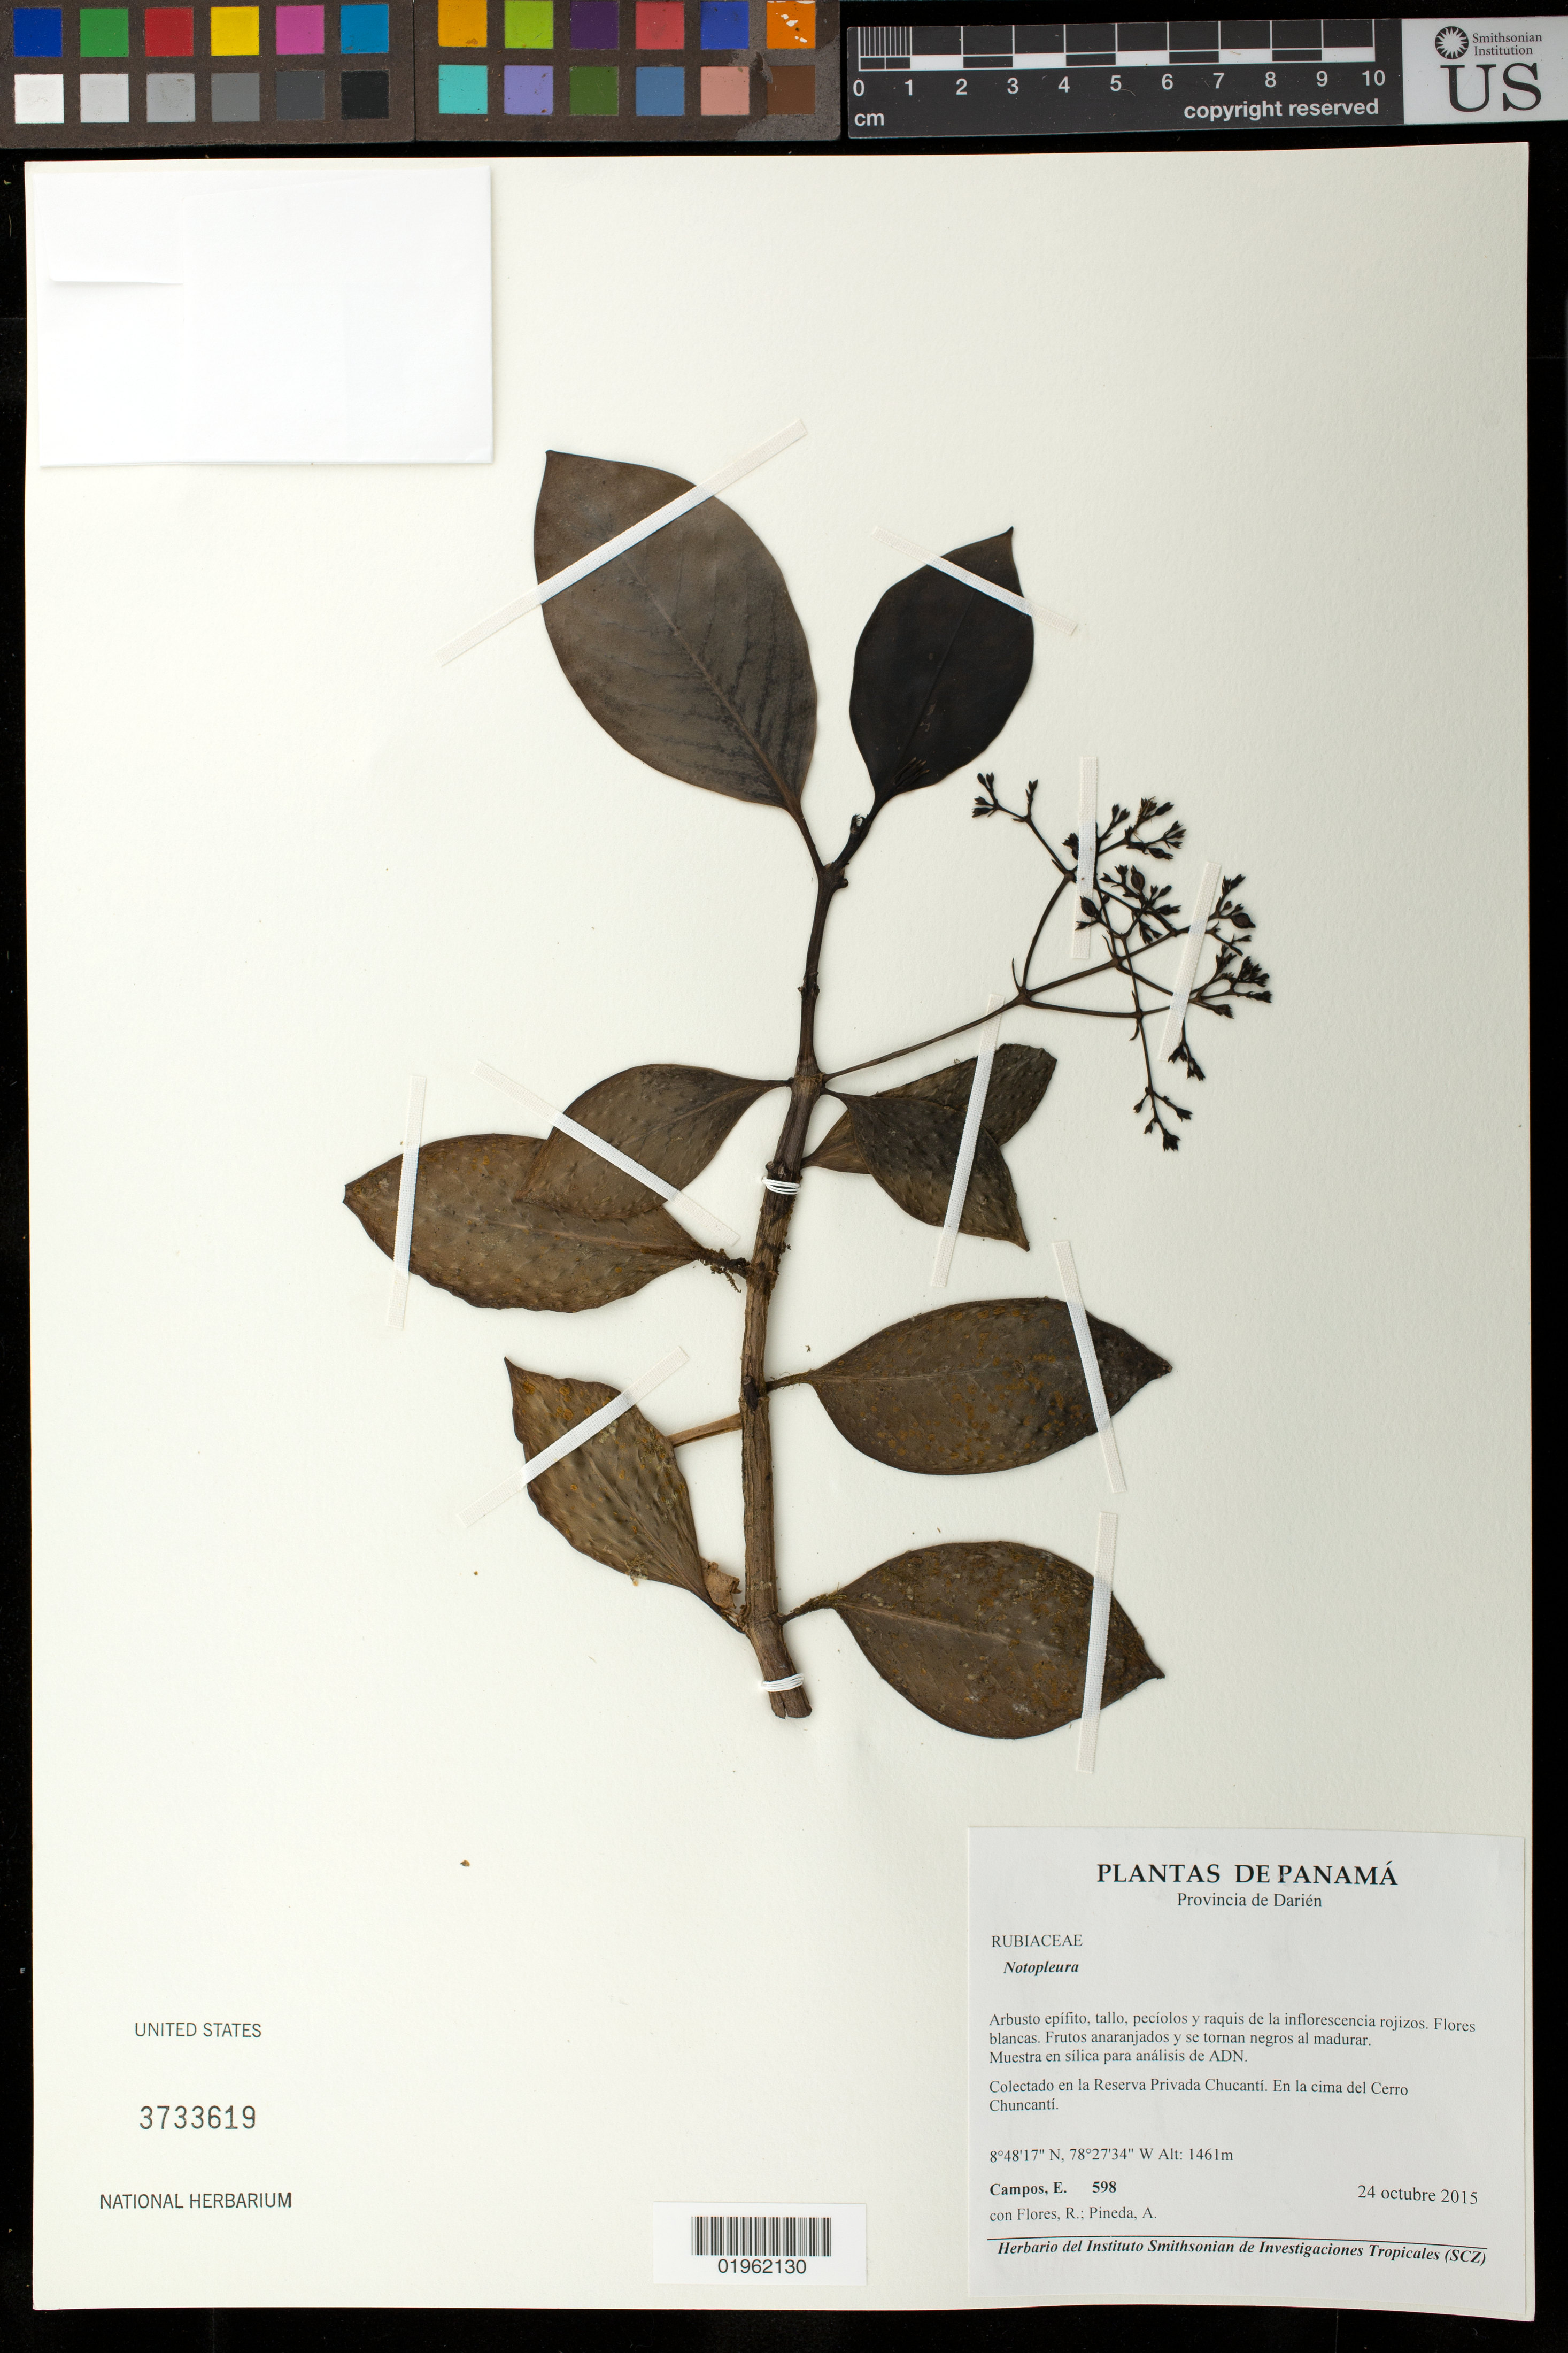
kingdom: Plantae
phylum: Tracheophyta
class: Magnoliopsida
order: Gentianales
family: Rubiaceae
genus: Notopleura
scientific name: Notopleura sp.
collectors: E. Campos, R. Flores & A. Pineda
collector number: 598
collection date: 2015-10-24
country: Panama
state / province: Darién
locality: Colectado en la Reserva Privada Chucanti. En la cima del Cerro Chucanti.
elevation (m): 1461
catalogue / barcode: US 3733619